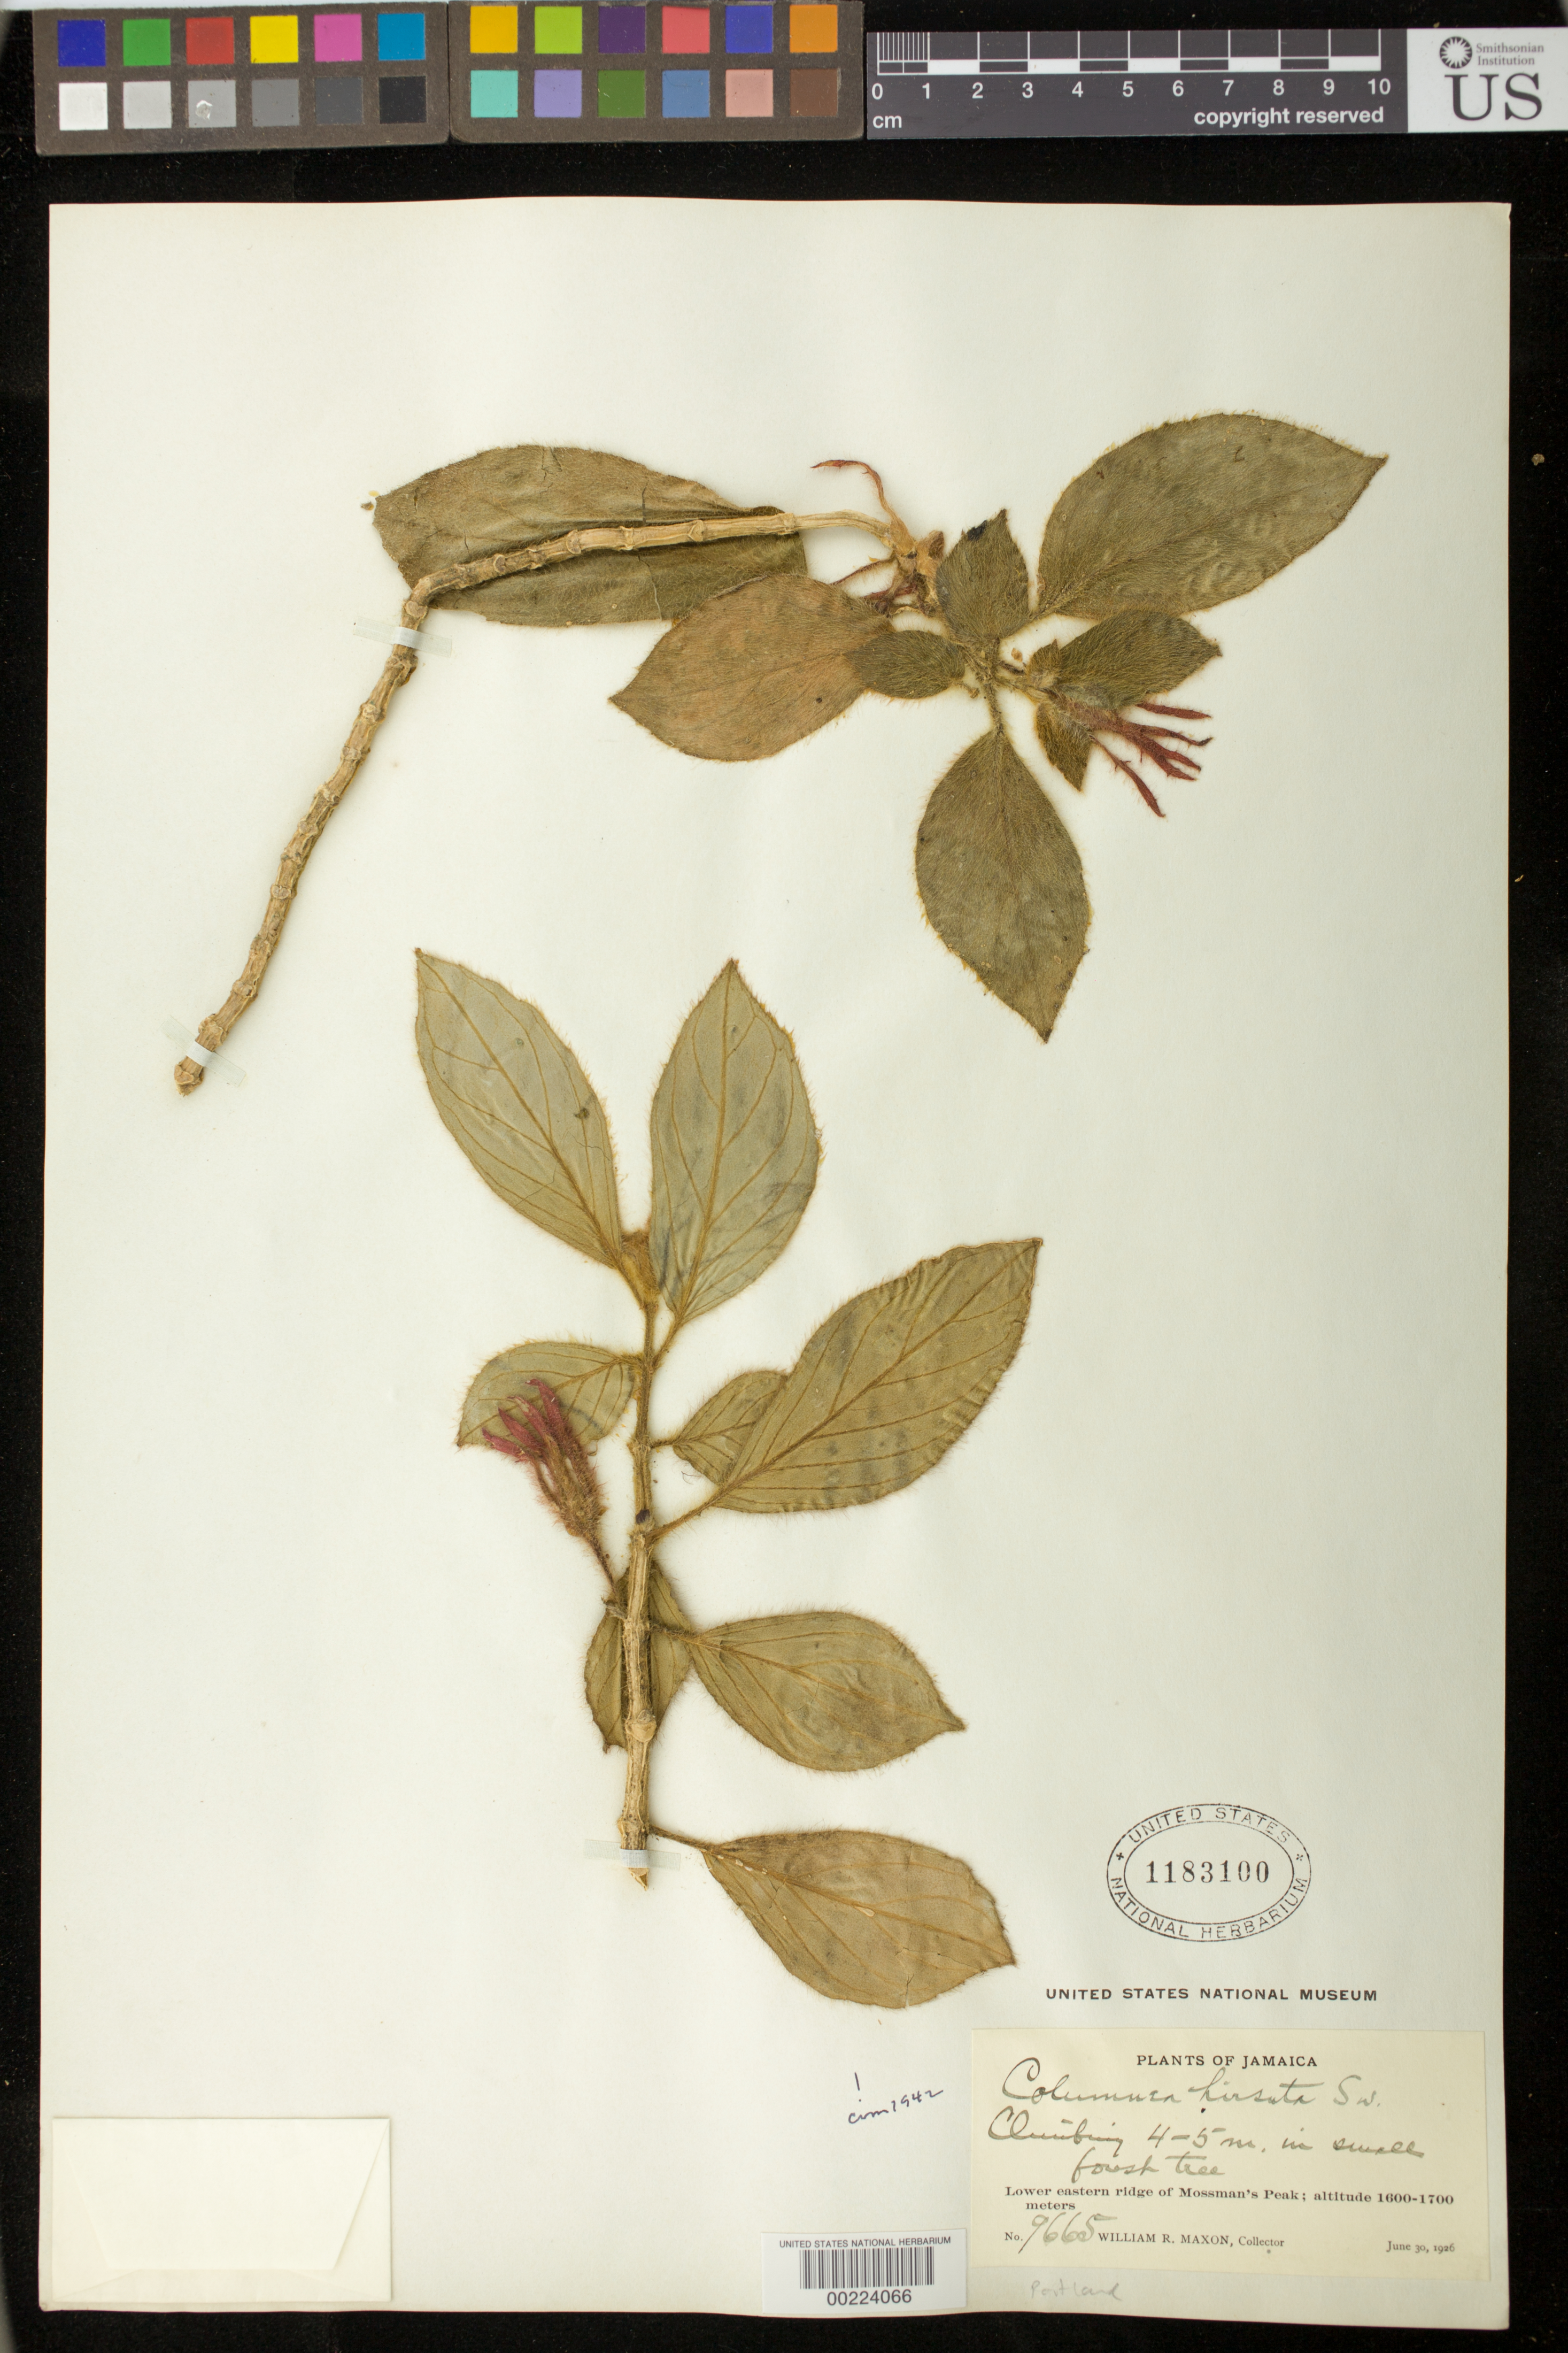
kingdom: Plantae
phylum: Tracheophyta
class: Magnoliopsida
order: Lamiales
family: Gesneriaceae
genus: Columnea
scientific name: Columnea hirsuta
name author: Sw.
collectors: W. R. Maxon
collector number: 9665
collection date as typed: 30 Jun 1926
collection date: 1926-06-30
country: Jamaica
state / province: Portland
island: Jamaica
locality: Lower eastern ridge of Mossman's Peak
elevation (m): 1600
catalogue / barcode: US 1183100